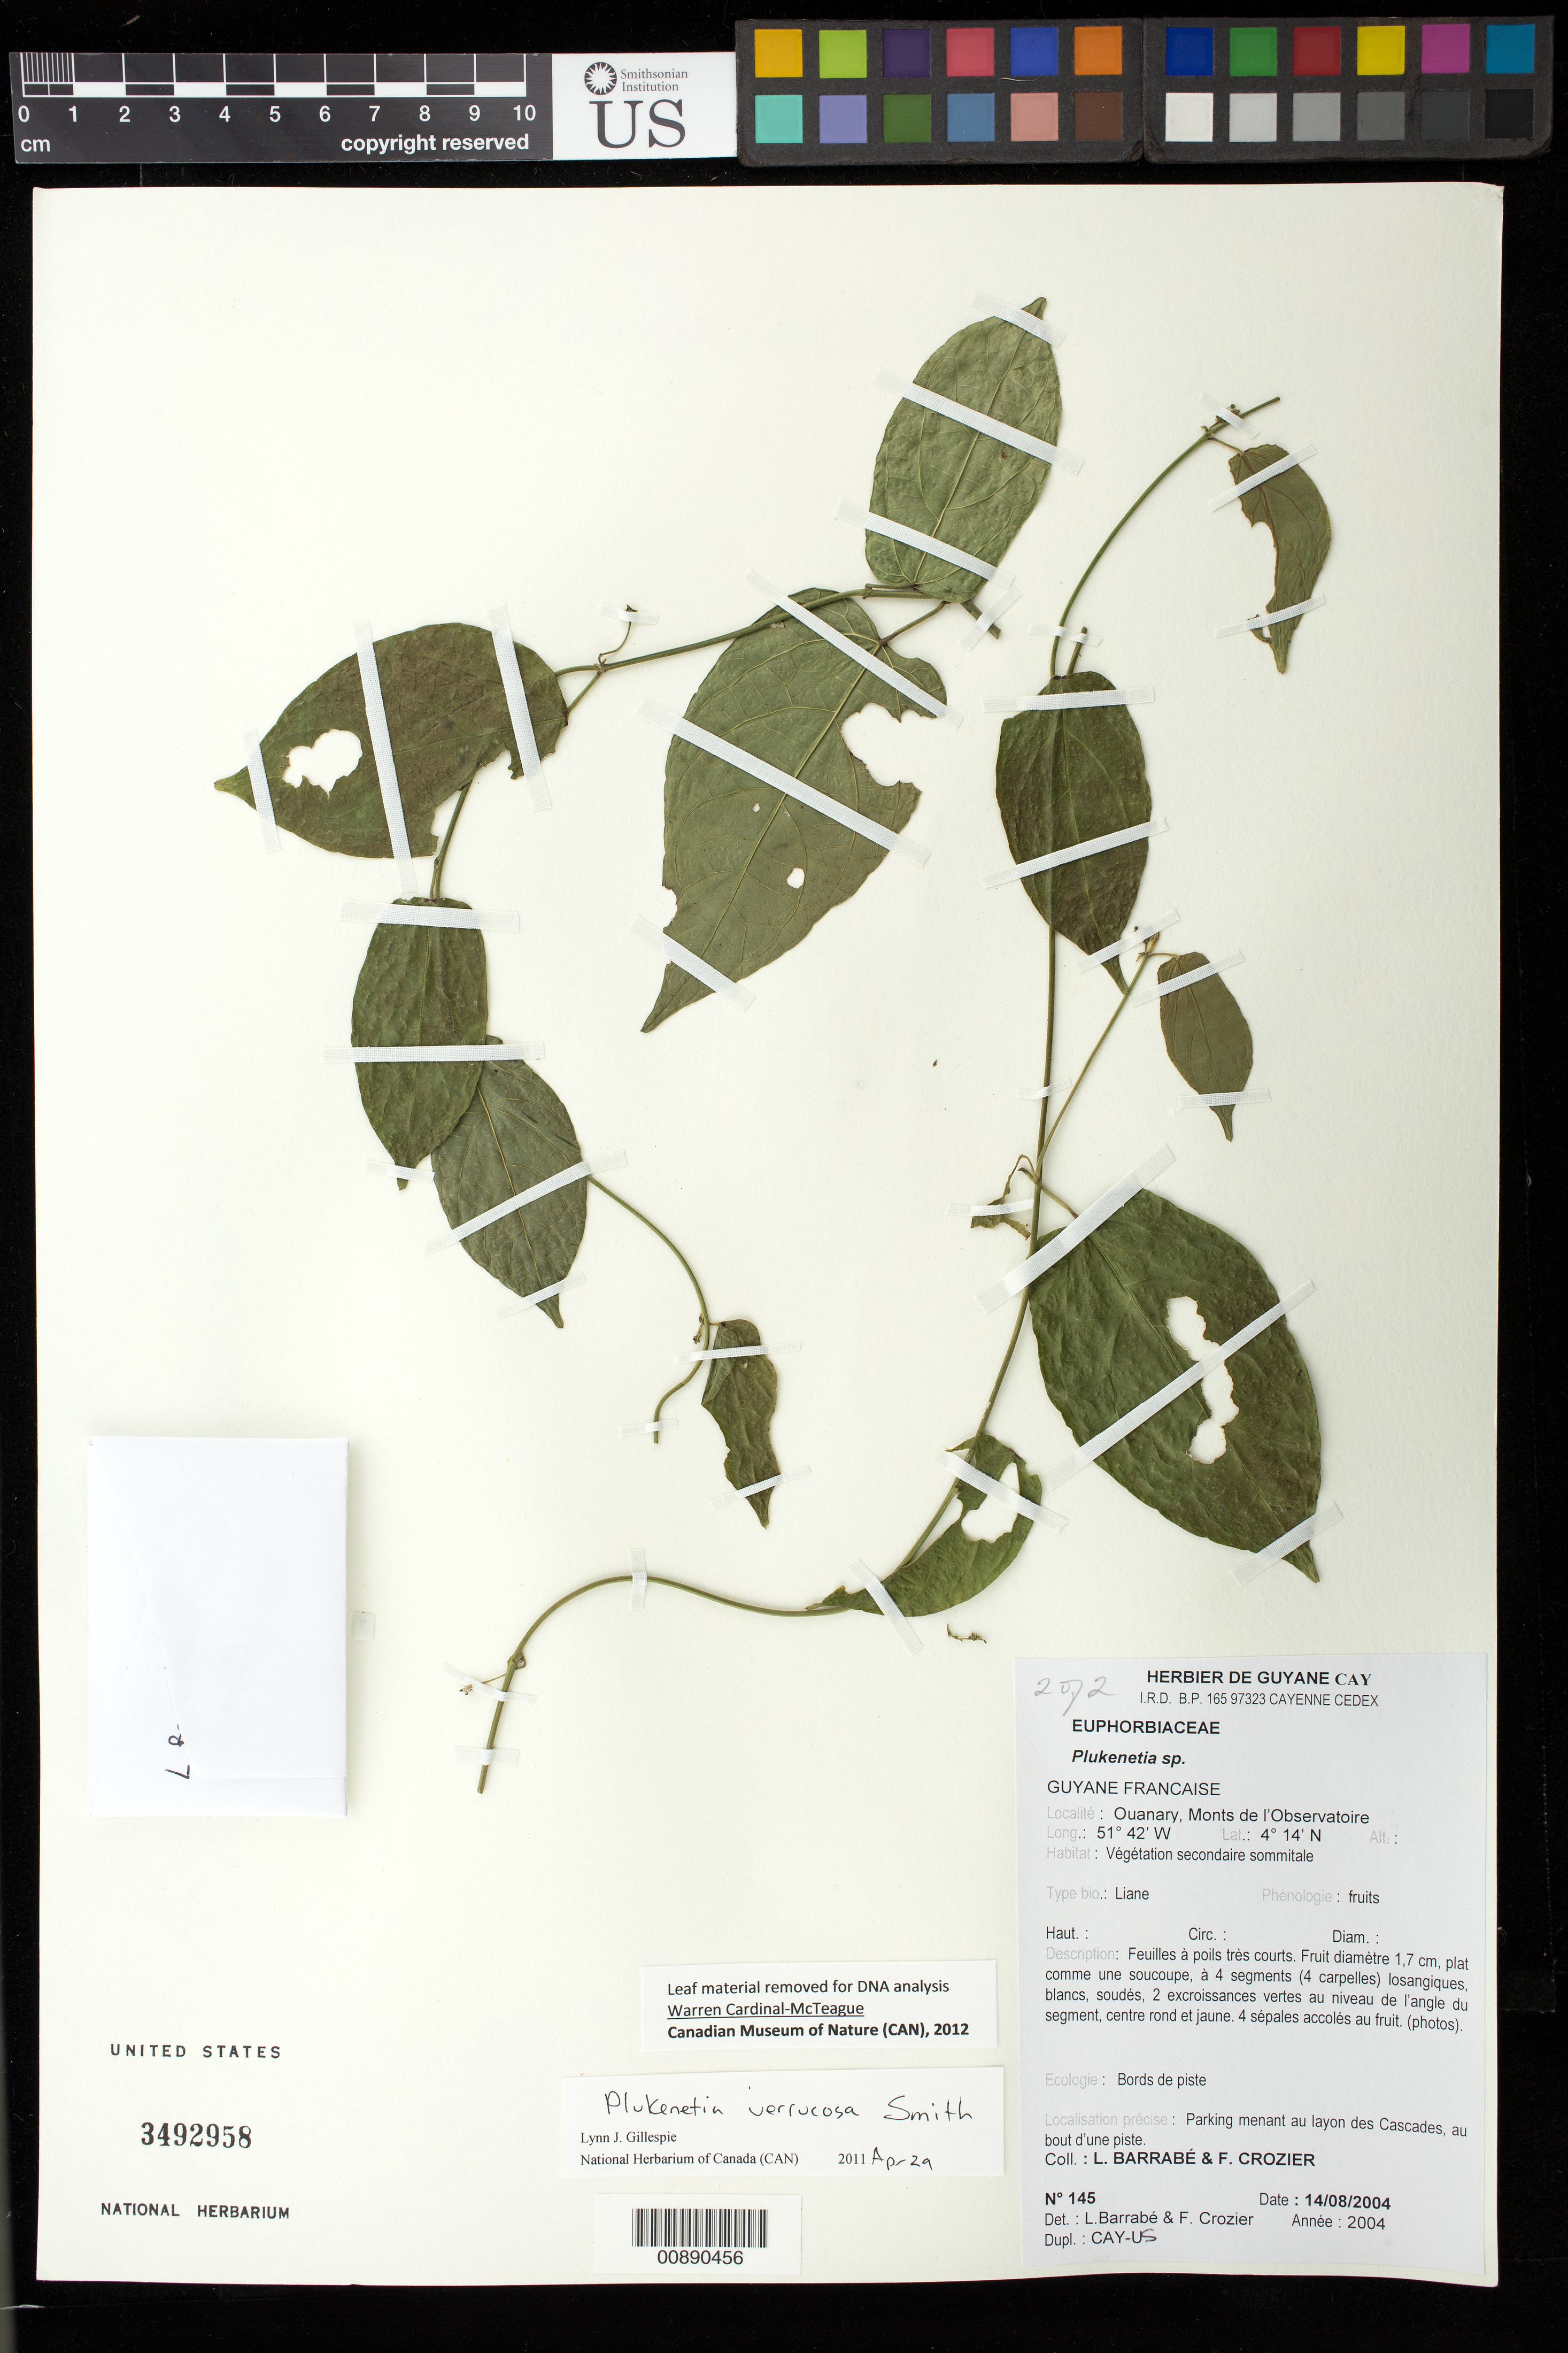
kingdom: Plantae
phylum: Tracheophyta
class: Magnoliopsida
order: Malpighiales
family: Euphorbiaceae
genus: Plukenetia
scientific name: Plukenetia verrucosa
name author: Donn. Sm.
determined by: Gillespie, L. J.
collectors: L. Barrabé & F. Crozier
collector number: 145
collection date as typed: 14-Aug-04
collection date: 2004-08-14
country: French Guiana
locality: Ouanary, Monts del'Observatoire; Les Cascades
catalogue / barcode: US 3492958